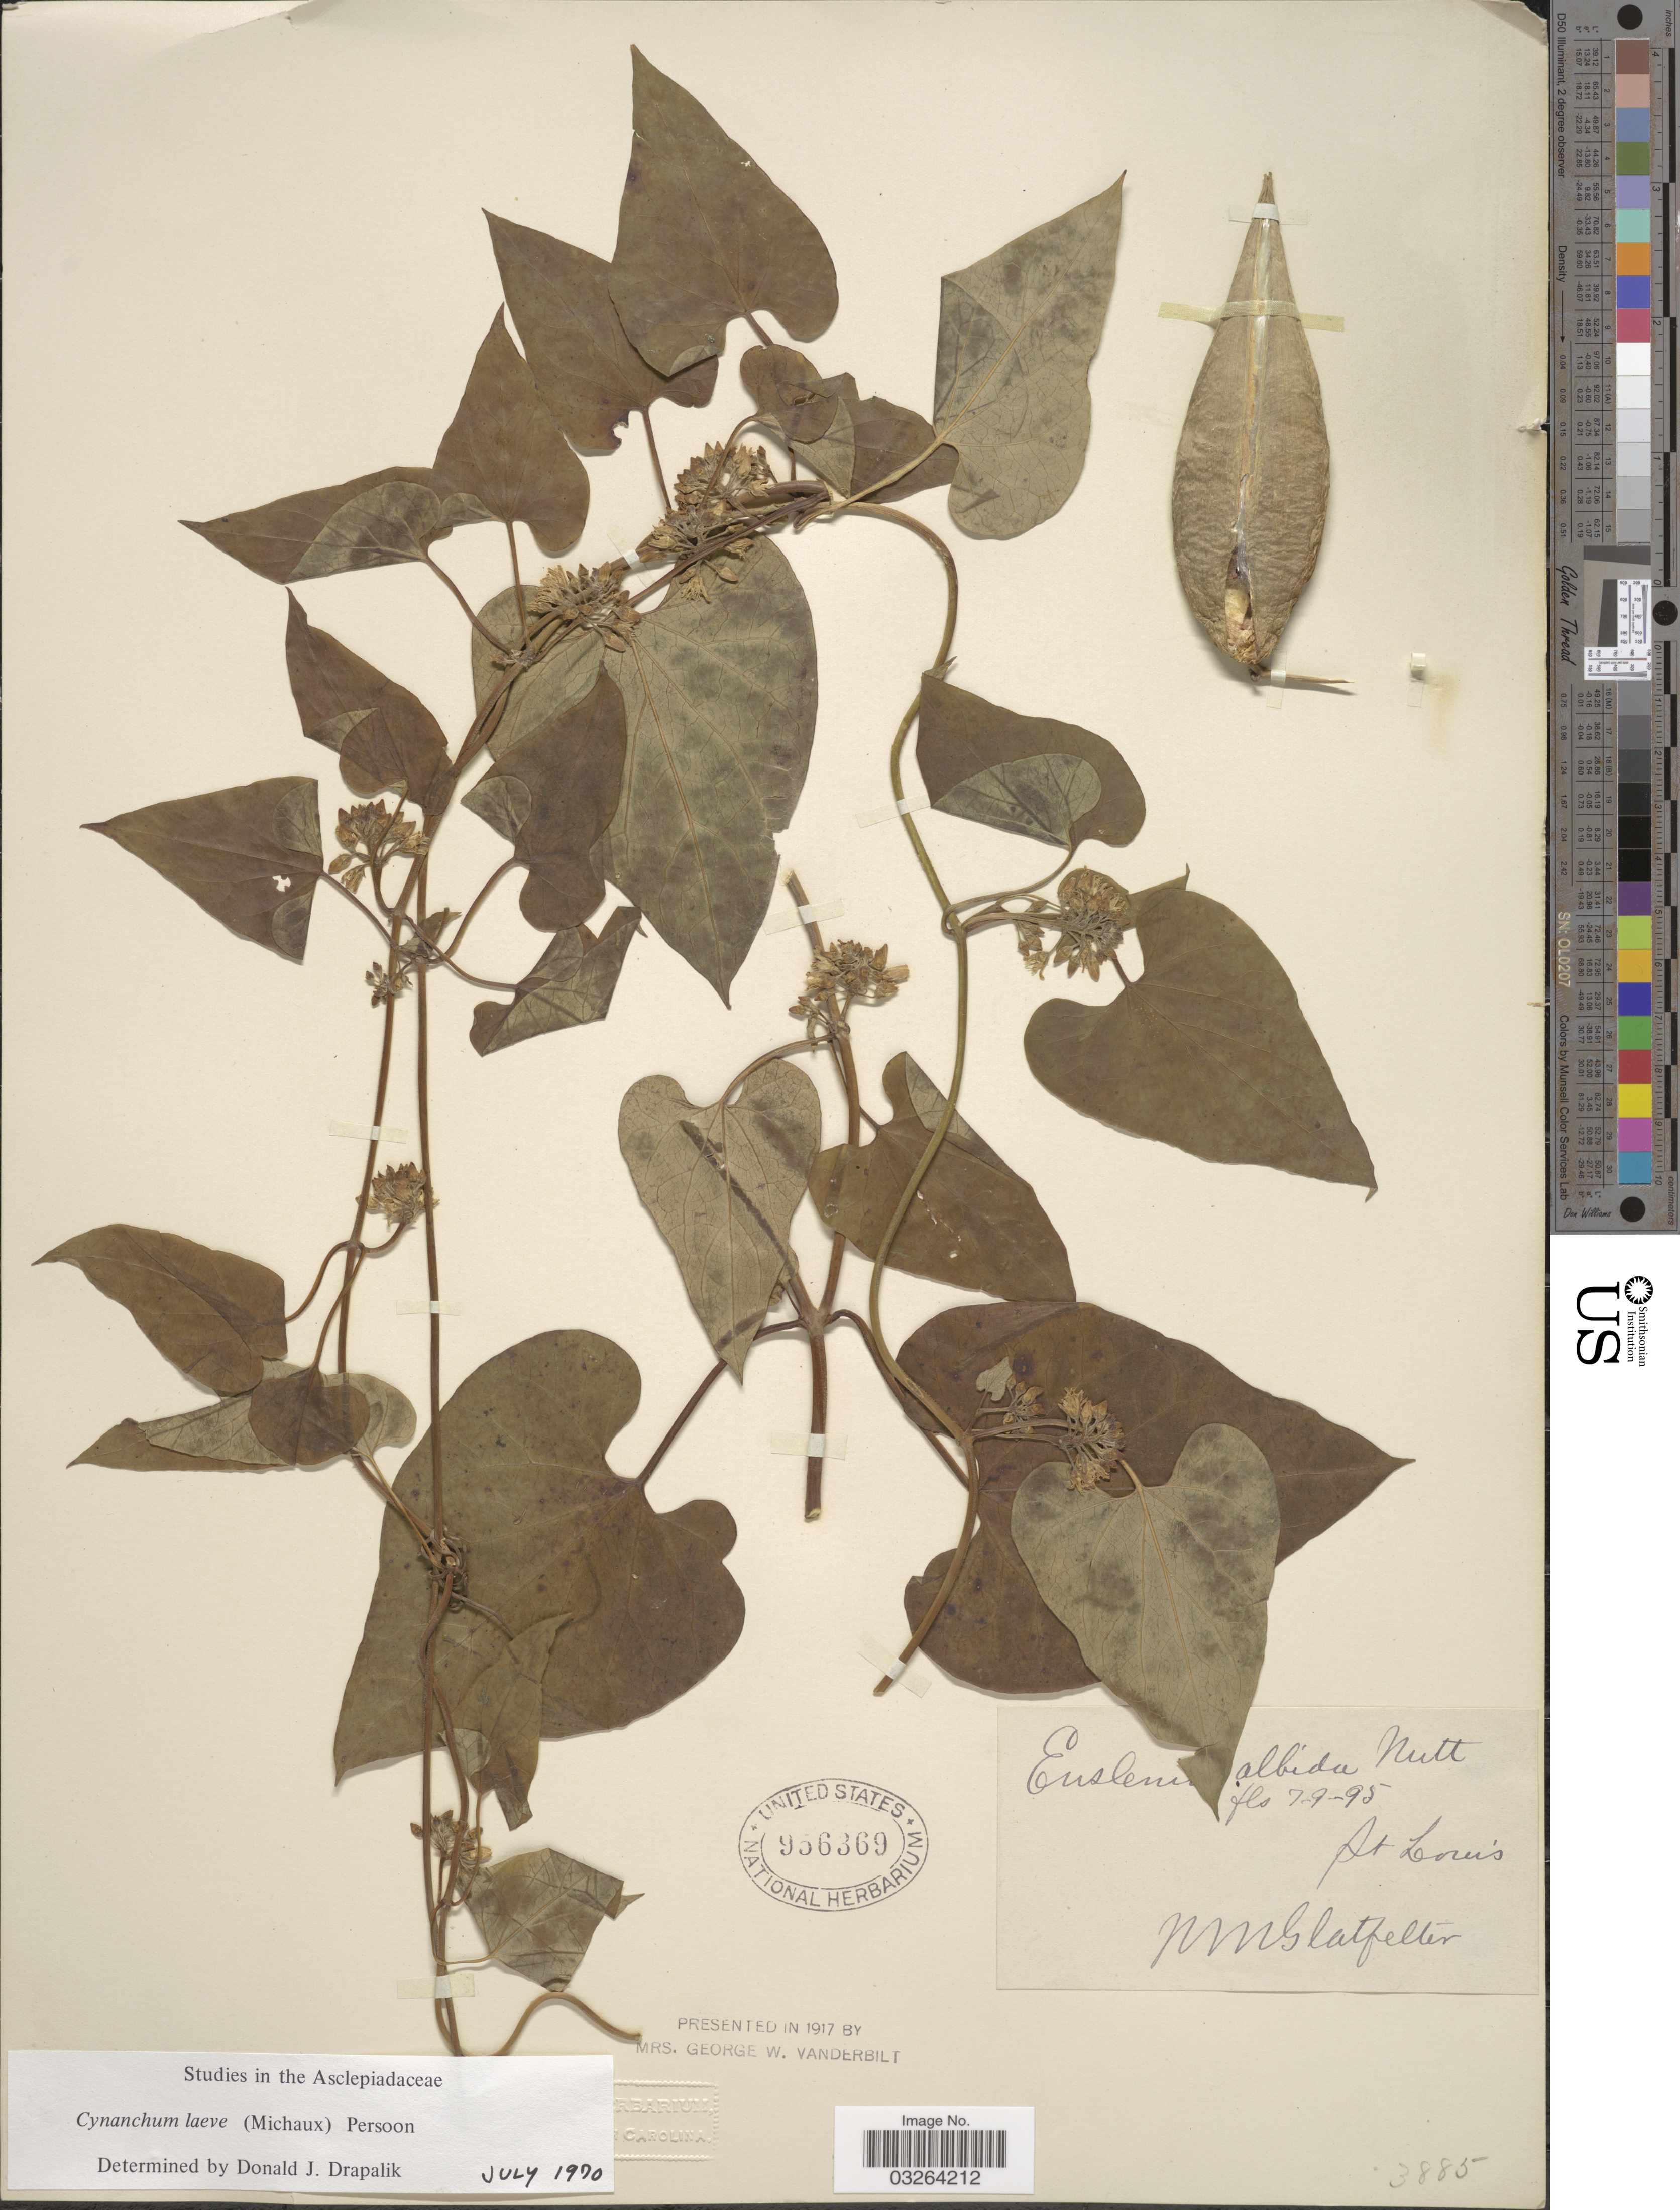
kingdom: Plantae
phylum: Tracheophyta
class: Magnoliopsida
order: Gentianales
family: Apocynaceae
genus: Cynanchum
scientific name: Cynanchum laeve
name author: (Michx.) Pers.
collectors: N. M. Glatfelter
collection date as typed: Transcribed d/m/y: 9/7/95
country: United States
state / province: Missouri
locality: St. Louis.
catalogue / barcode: US 956369